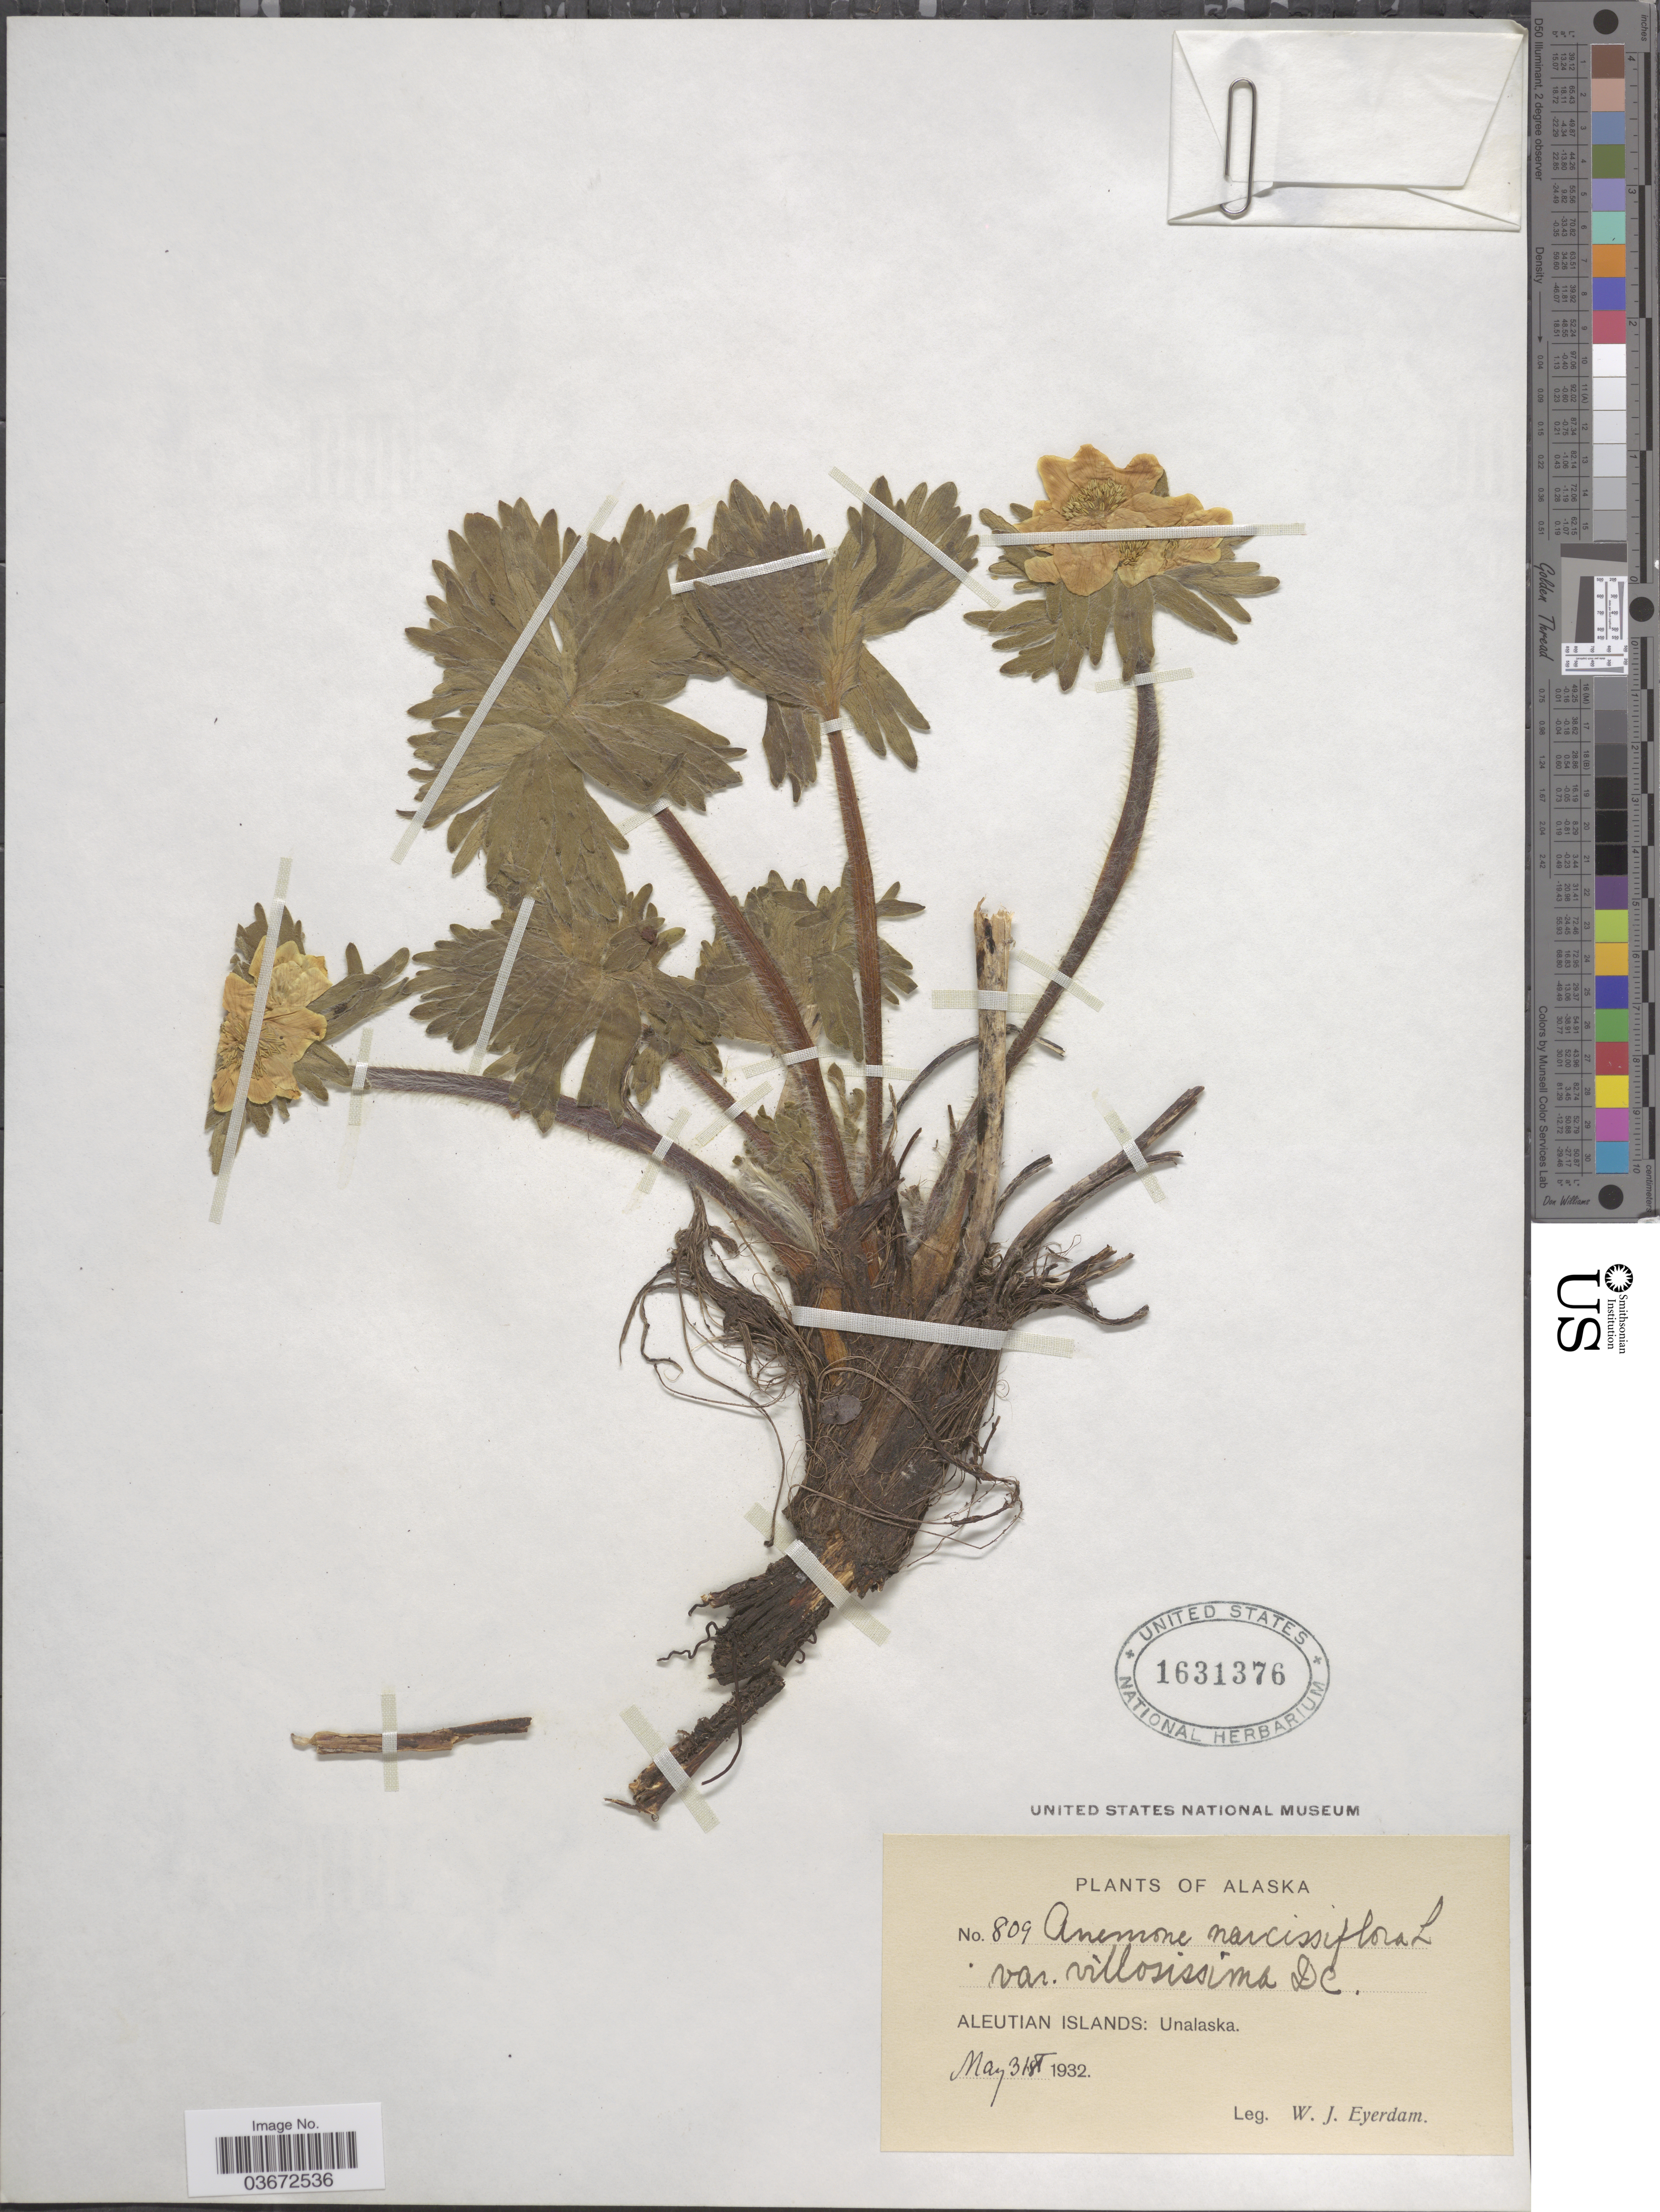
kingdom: Plantae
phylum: Tracheophyta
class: Magnoliopsida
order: Ranunculales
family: Ranunculaceae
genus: Anemone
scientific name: Anemone narcissiflora var. villosissima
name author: DC.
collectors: W. J. Eyerdam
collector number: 809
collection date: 1932-05-31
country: United States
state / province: Alaska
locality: Aleutian Islands: Unalaska.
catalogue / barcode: US 1631376